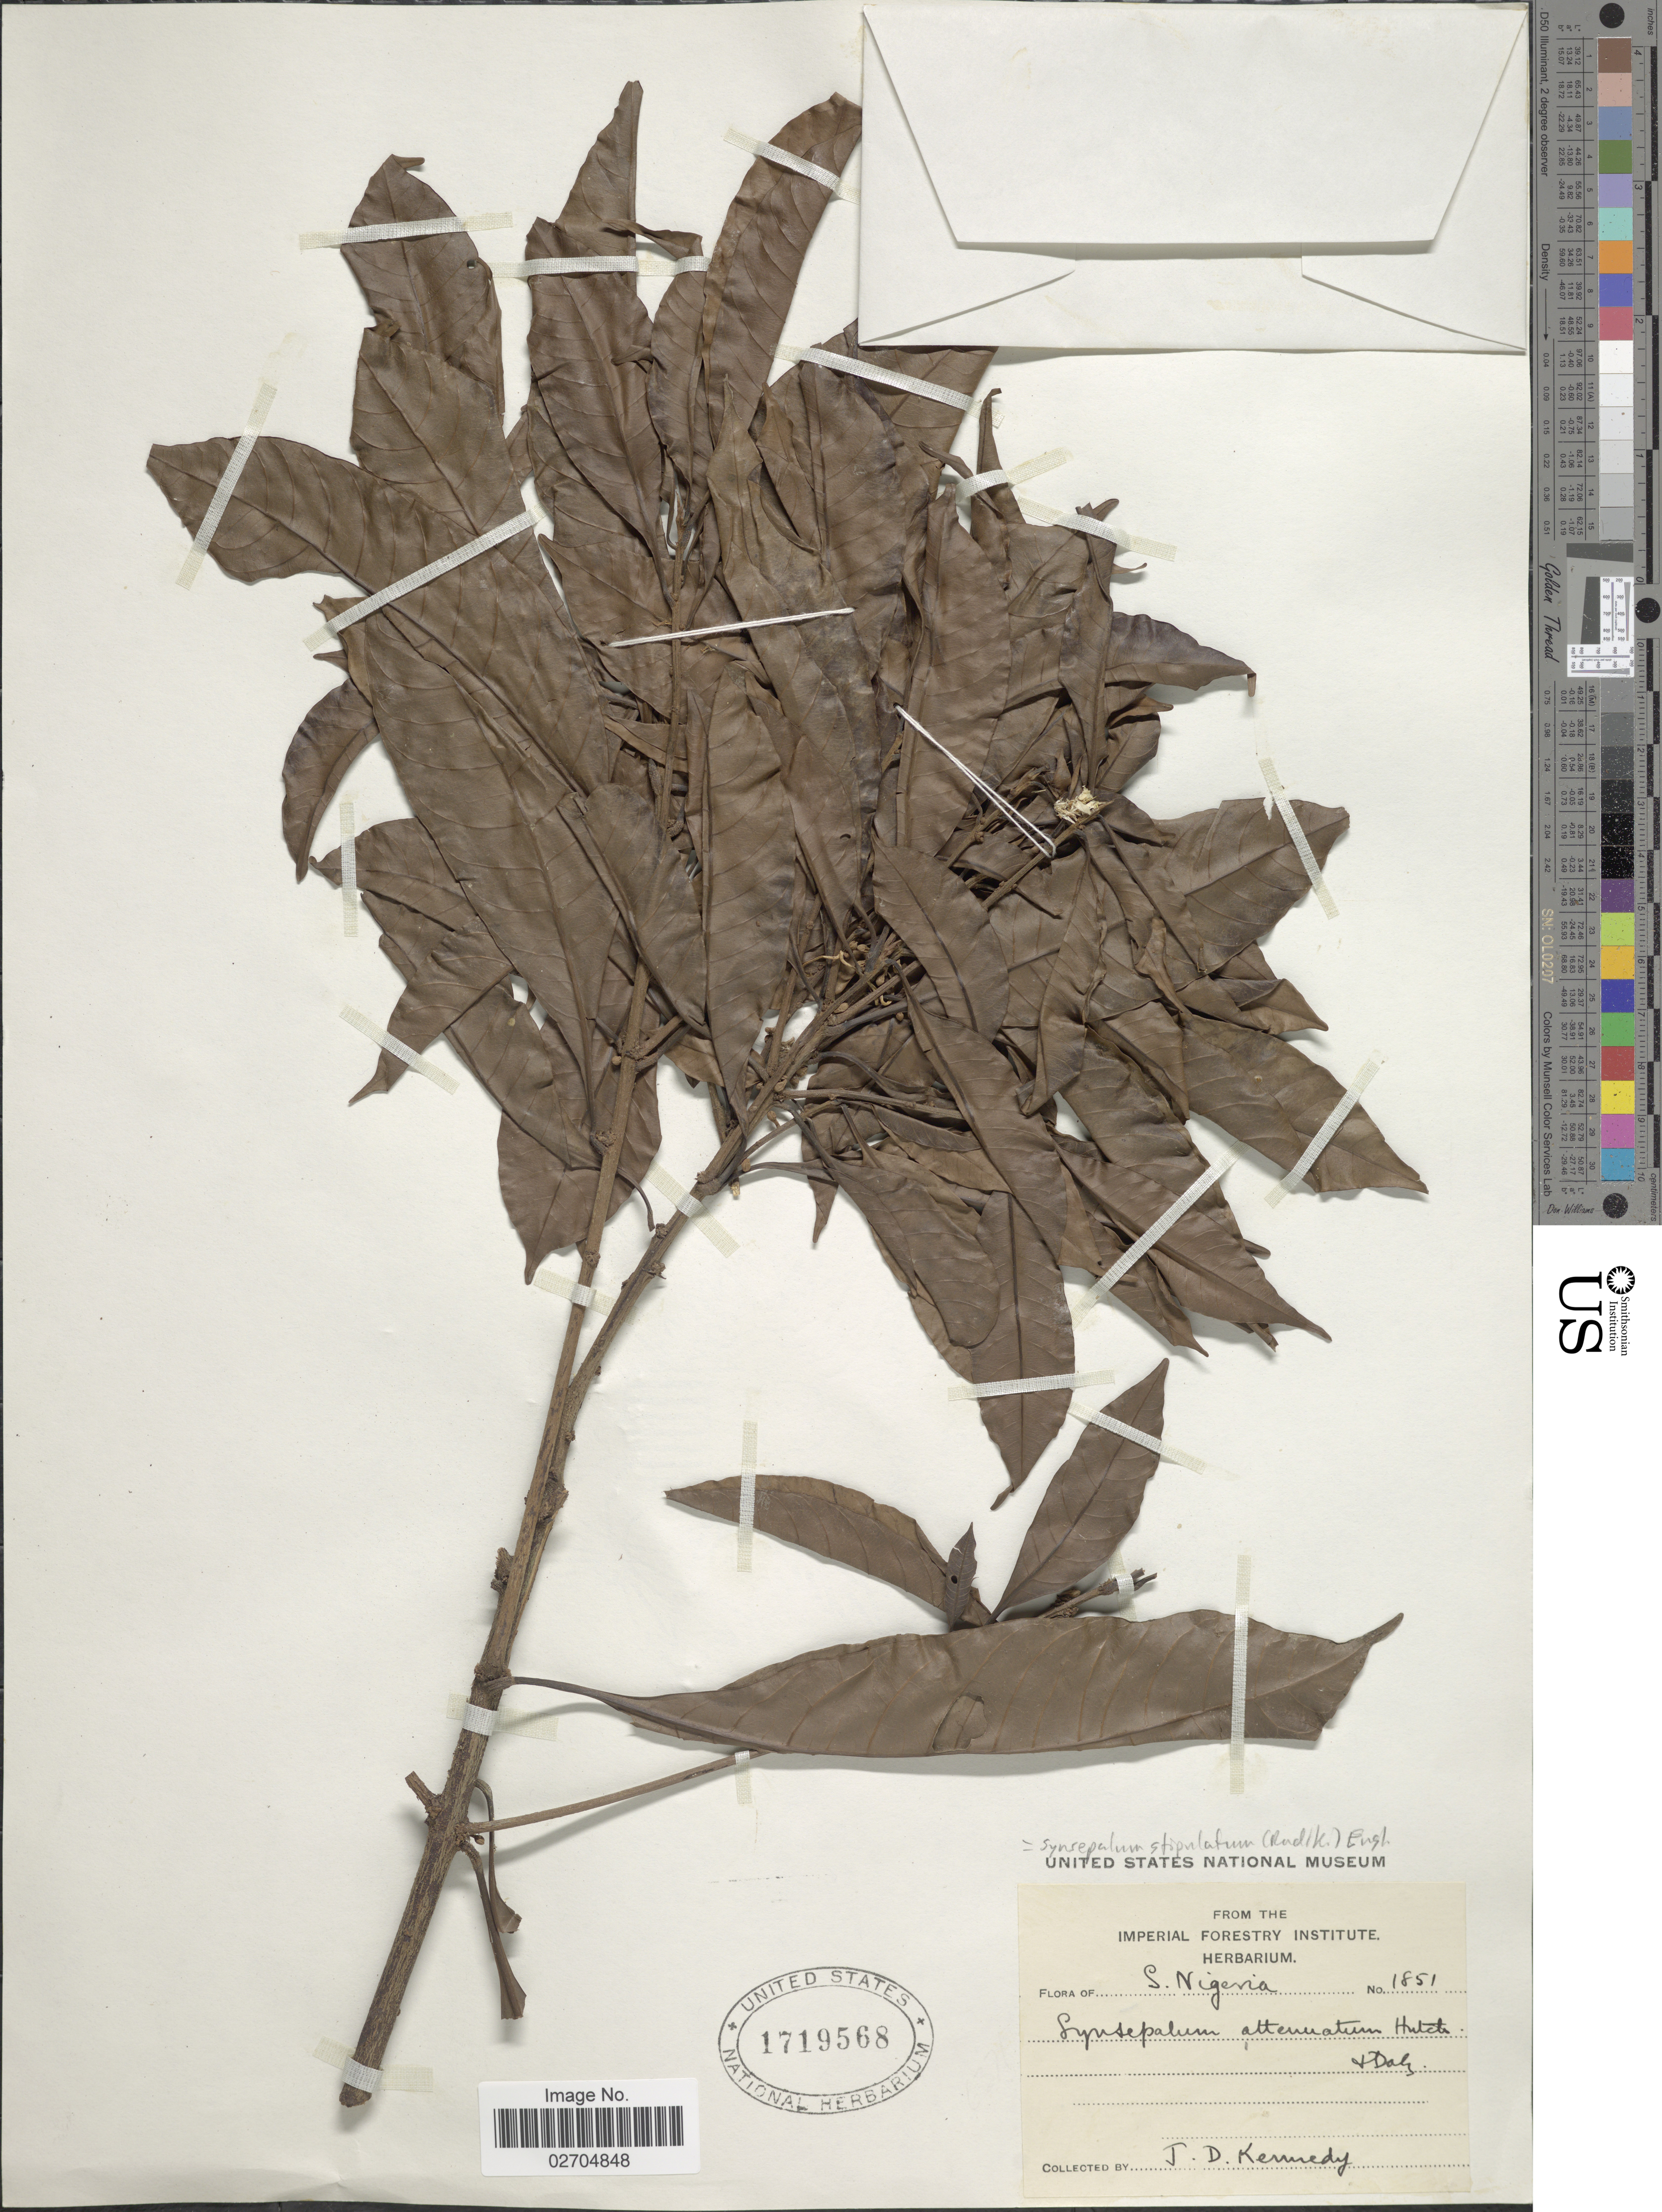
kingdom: Plantae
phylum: Tracheophyta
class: Magnoliopsida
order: Ericales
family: Sapotaceae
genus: Synsepalum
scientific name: Synsepalum stipulatum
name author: (Radlk.) Engl.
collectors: J. D. Kennedy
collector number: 1851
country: Nigeria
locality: S. Nigeria.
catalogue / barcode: US 1719568